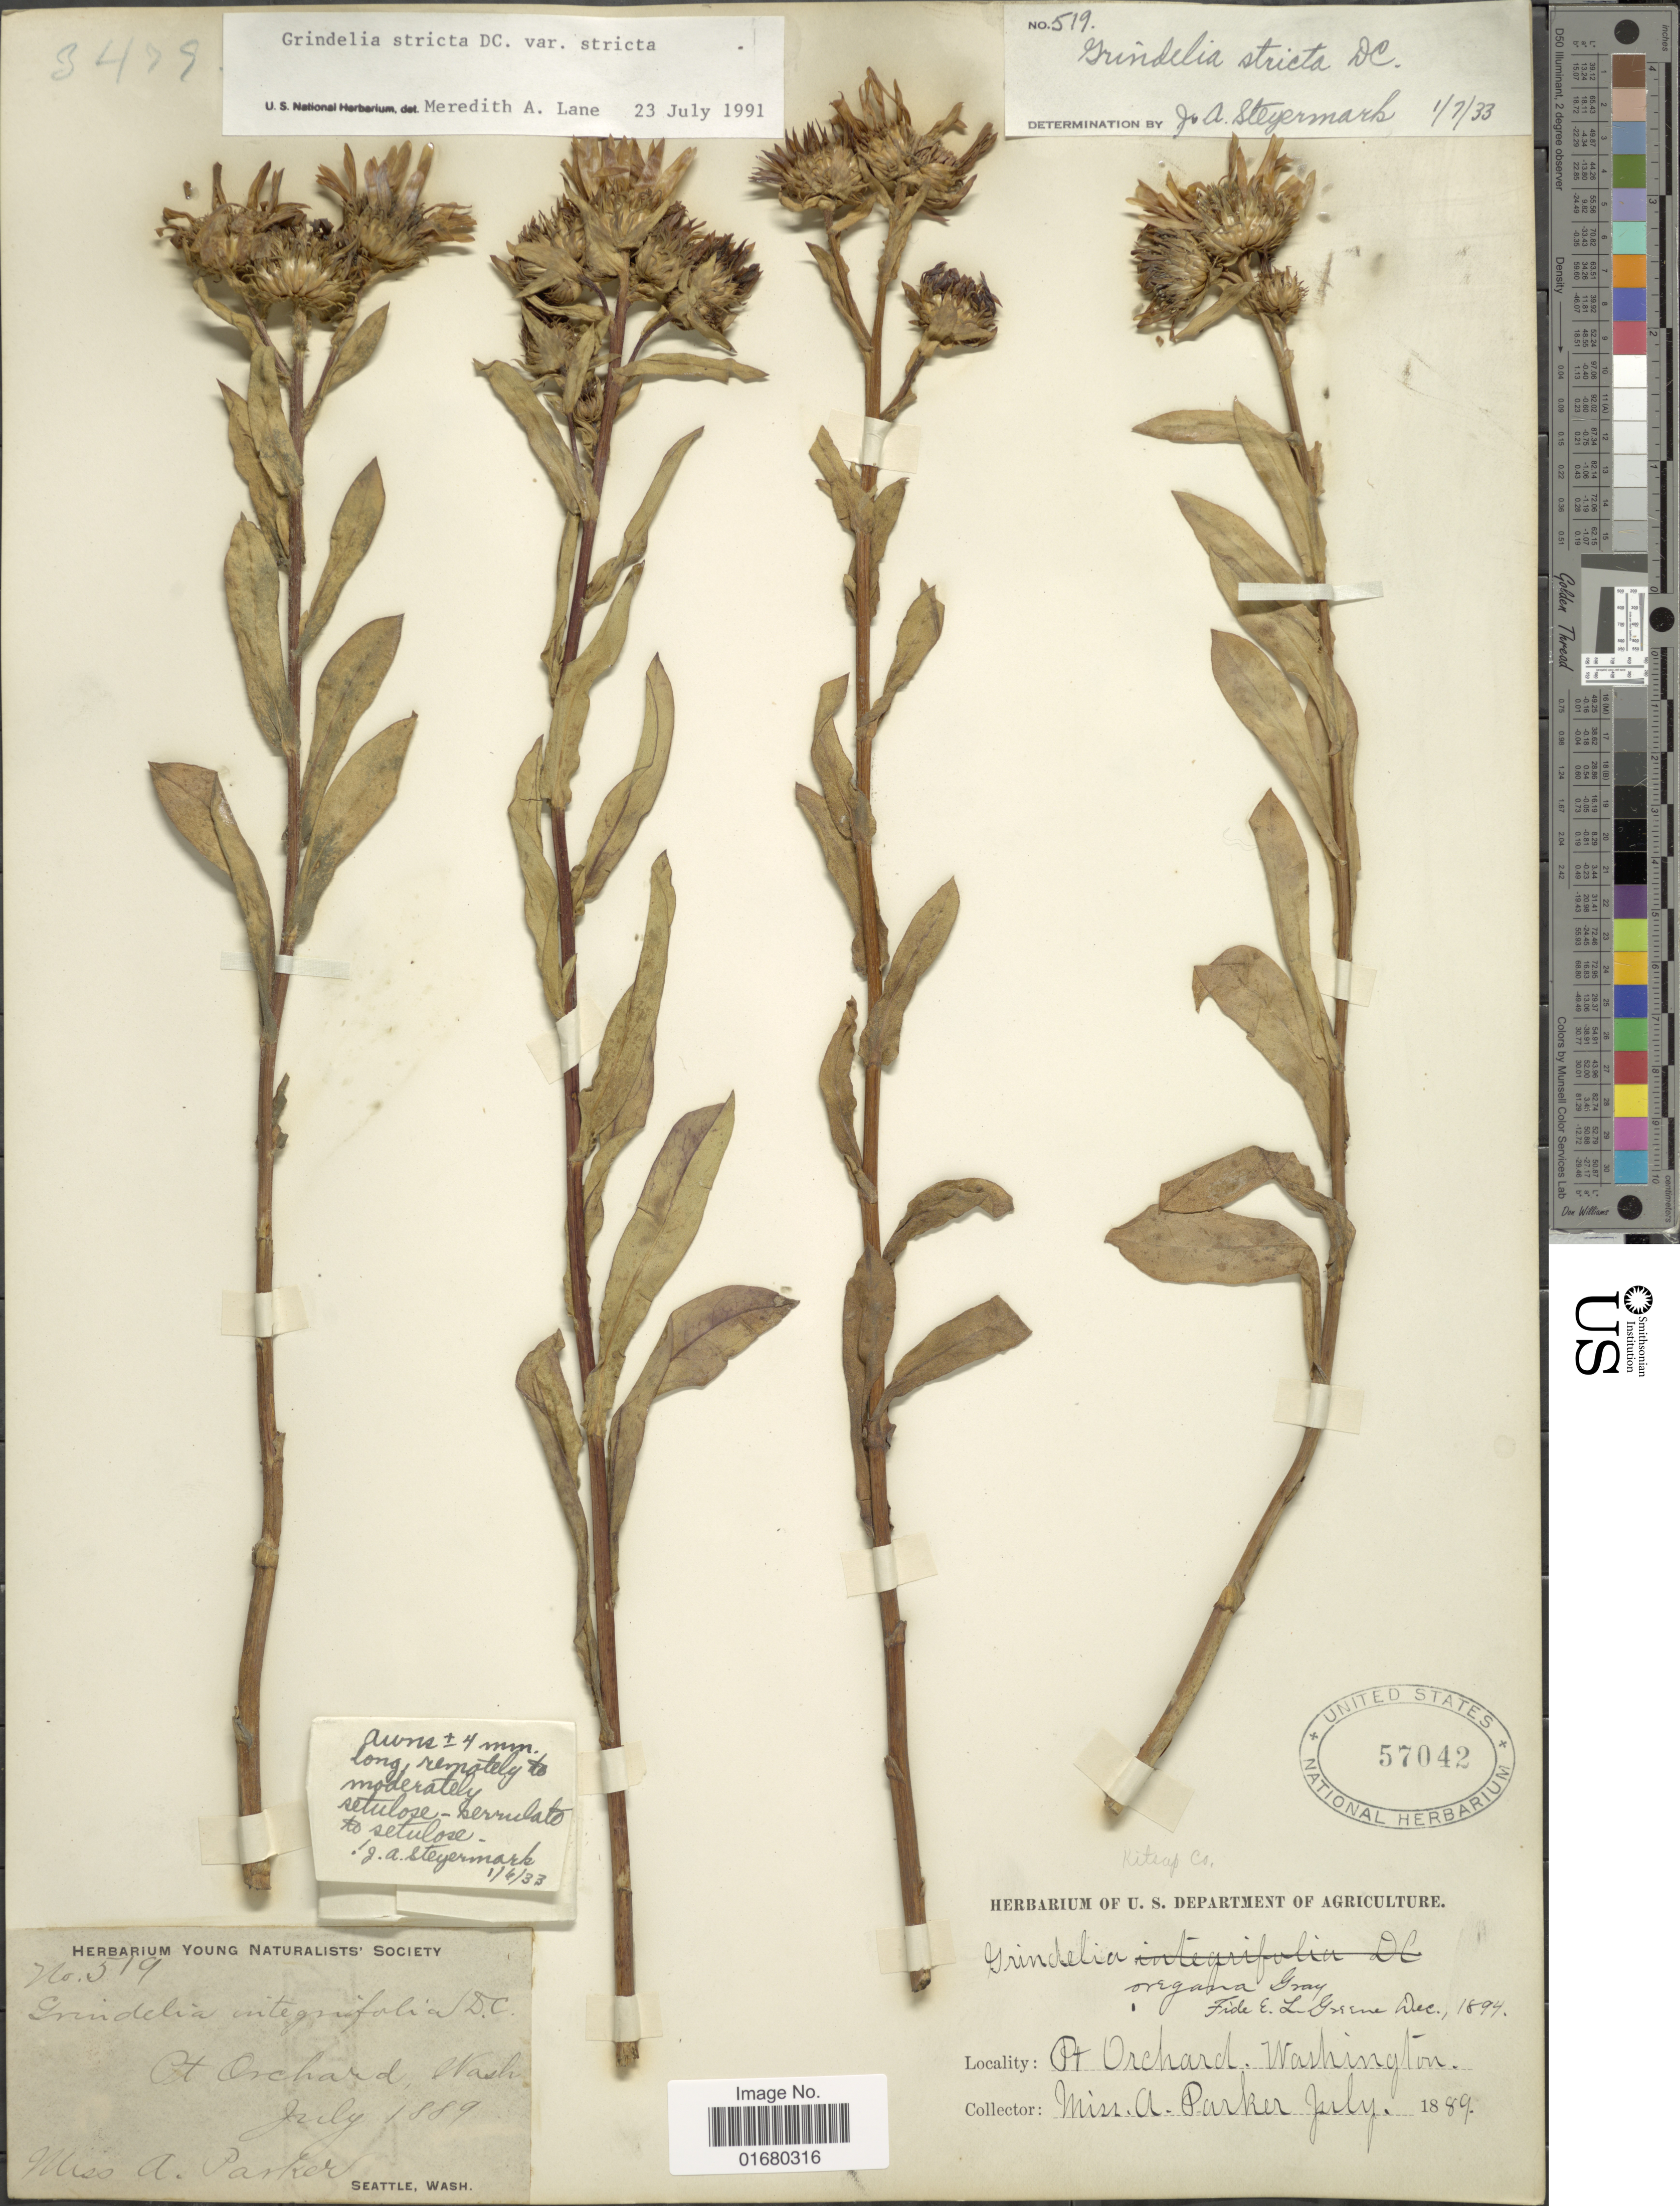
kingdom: Plantae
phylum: Tracheophyta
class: Magnoliopsida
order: Asterales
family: Asteraceae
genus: Grindelia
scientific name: Grindelia stricta var. stricta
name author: DC.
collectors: A. Parker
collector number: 519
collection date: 1889-07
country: United States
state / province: Washington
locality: At Orchard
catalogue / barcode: US 57042